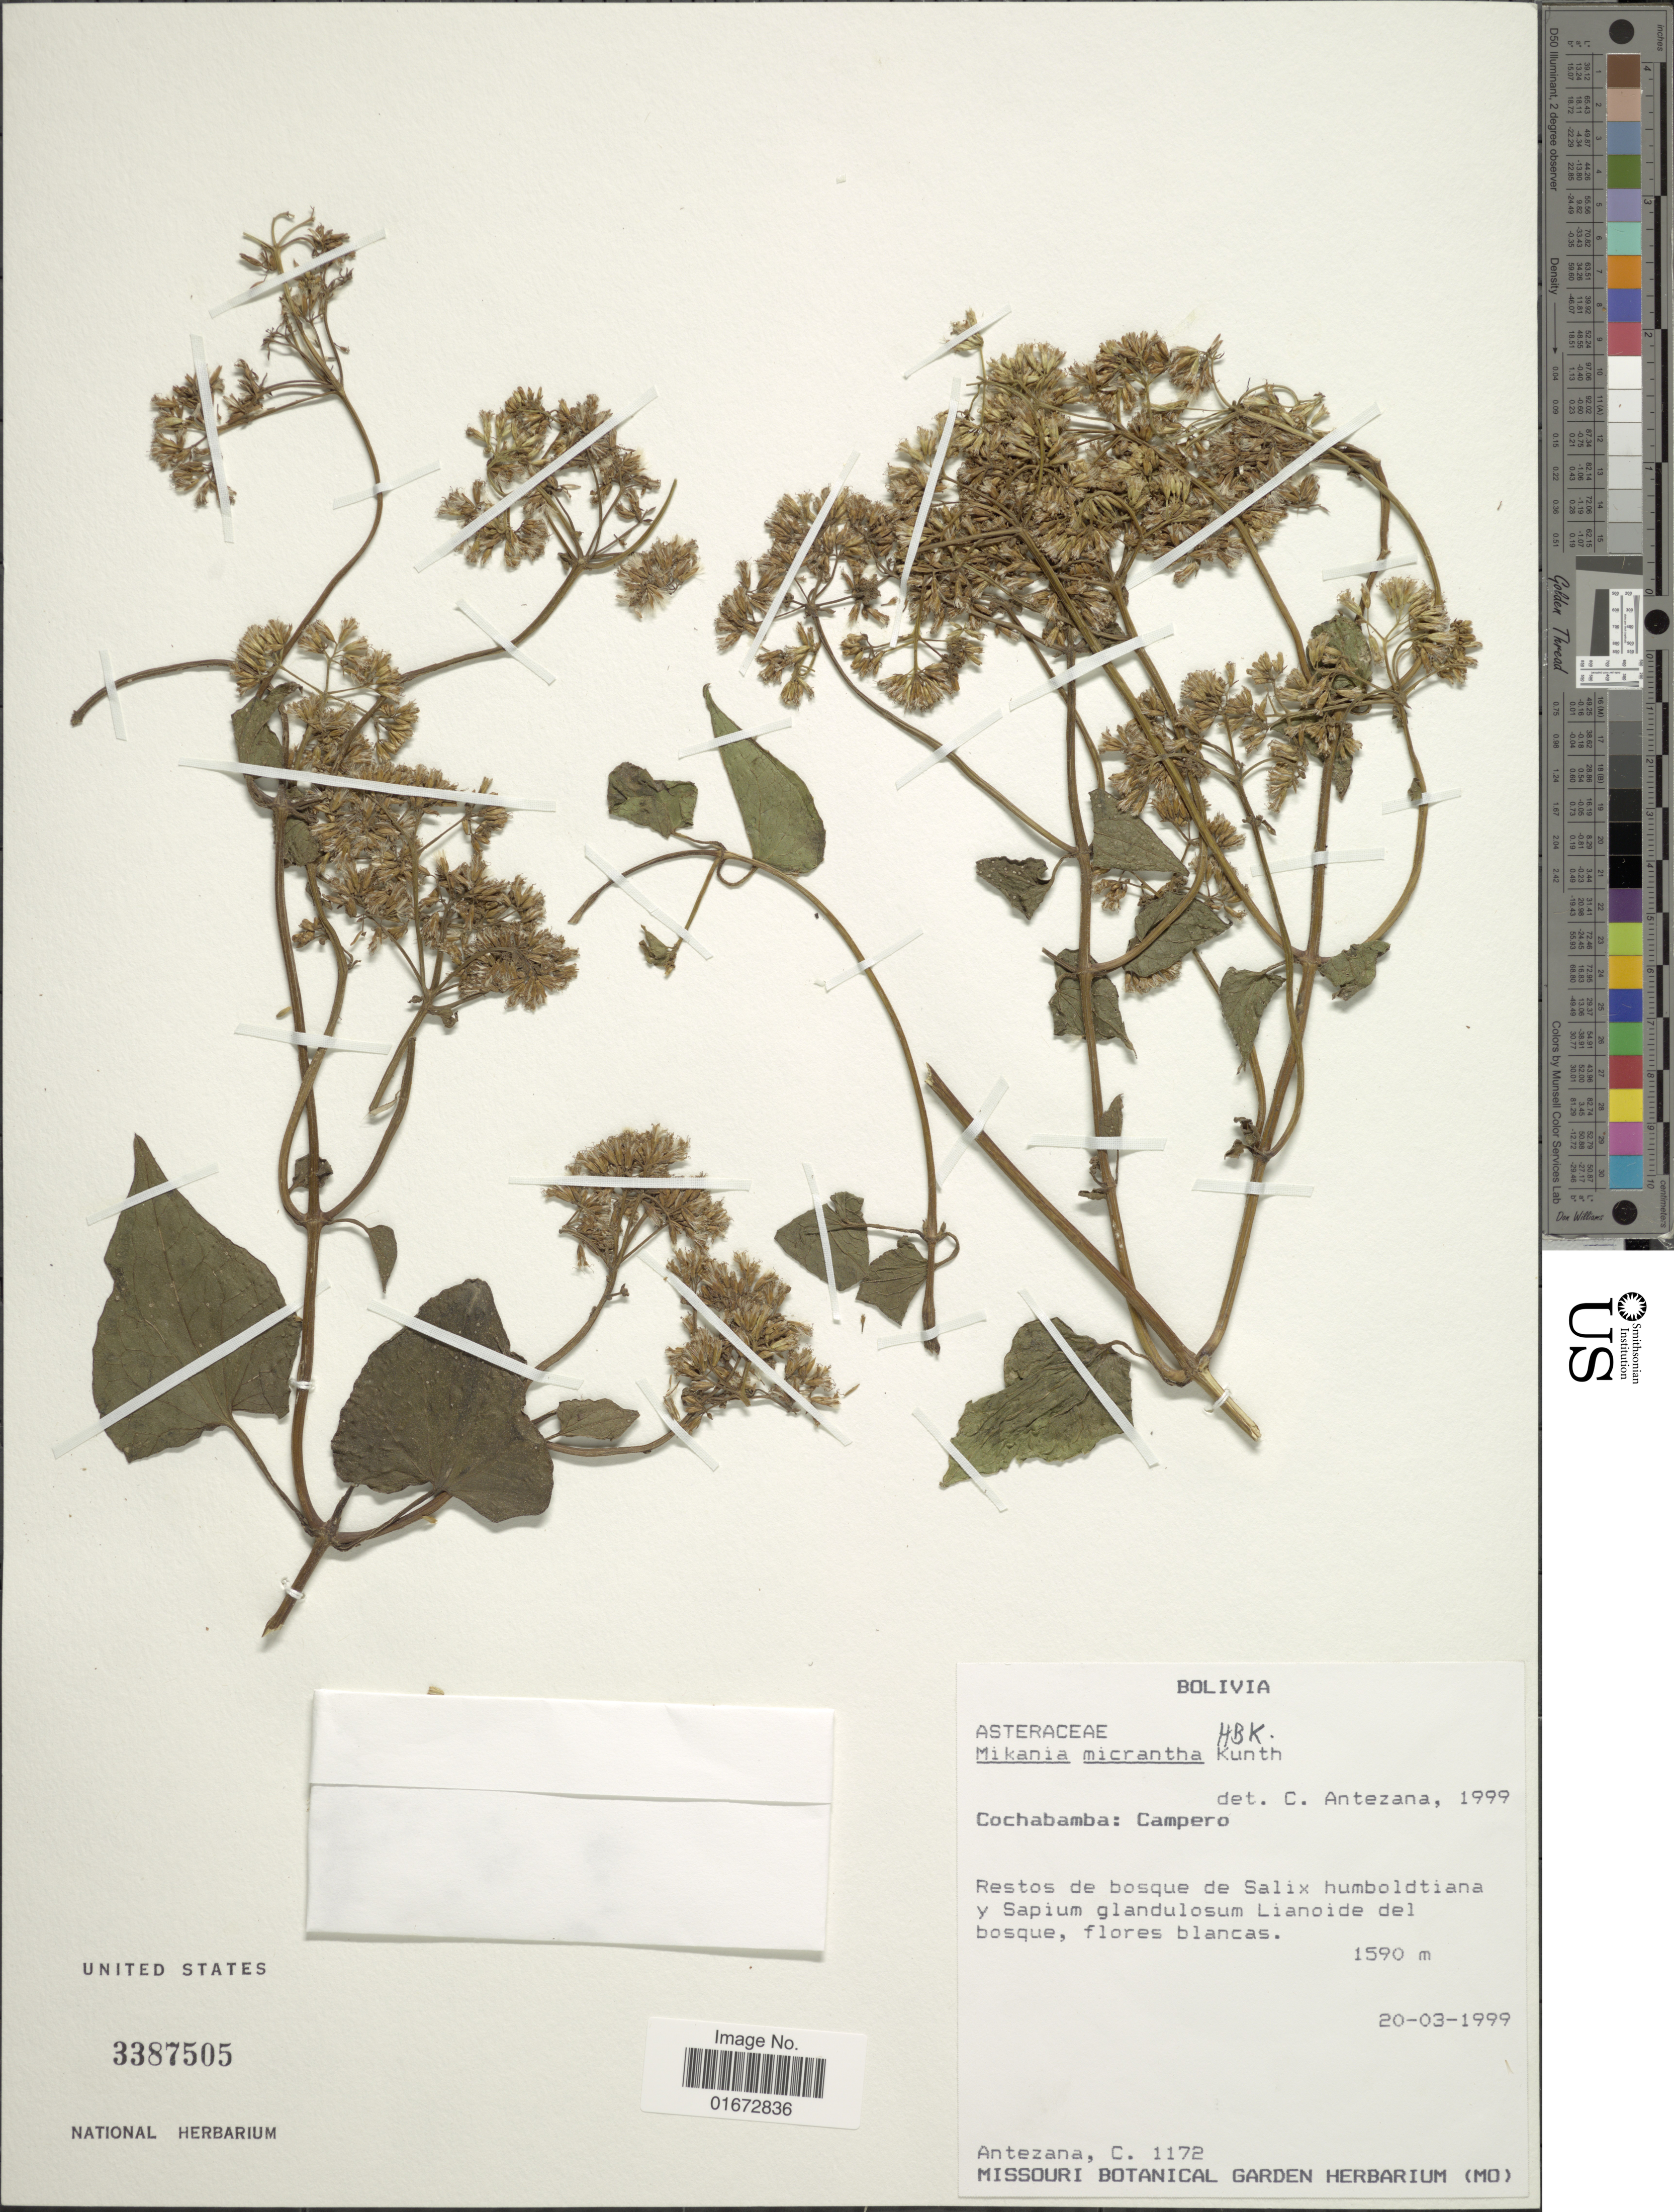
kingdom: Plantae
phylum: Tracheophyta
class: Magnoliopsida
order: Asterales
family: Asteraceae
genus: Mikania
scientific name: Mikania micrantha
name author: Kunth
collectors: C. Antezana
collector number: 1172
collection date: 1999-03-20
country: Bolivia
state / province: Cochabamba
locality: Cochabamba: Campero.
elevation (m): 1590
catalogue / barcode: US 3387505